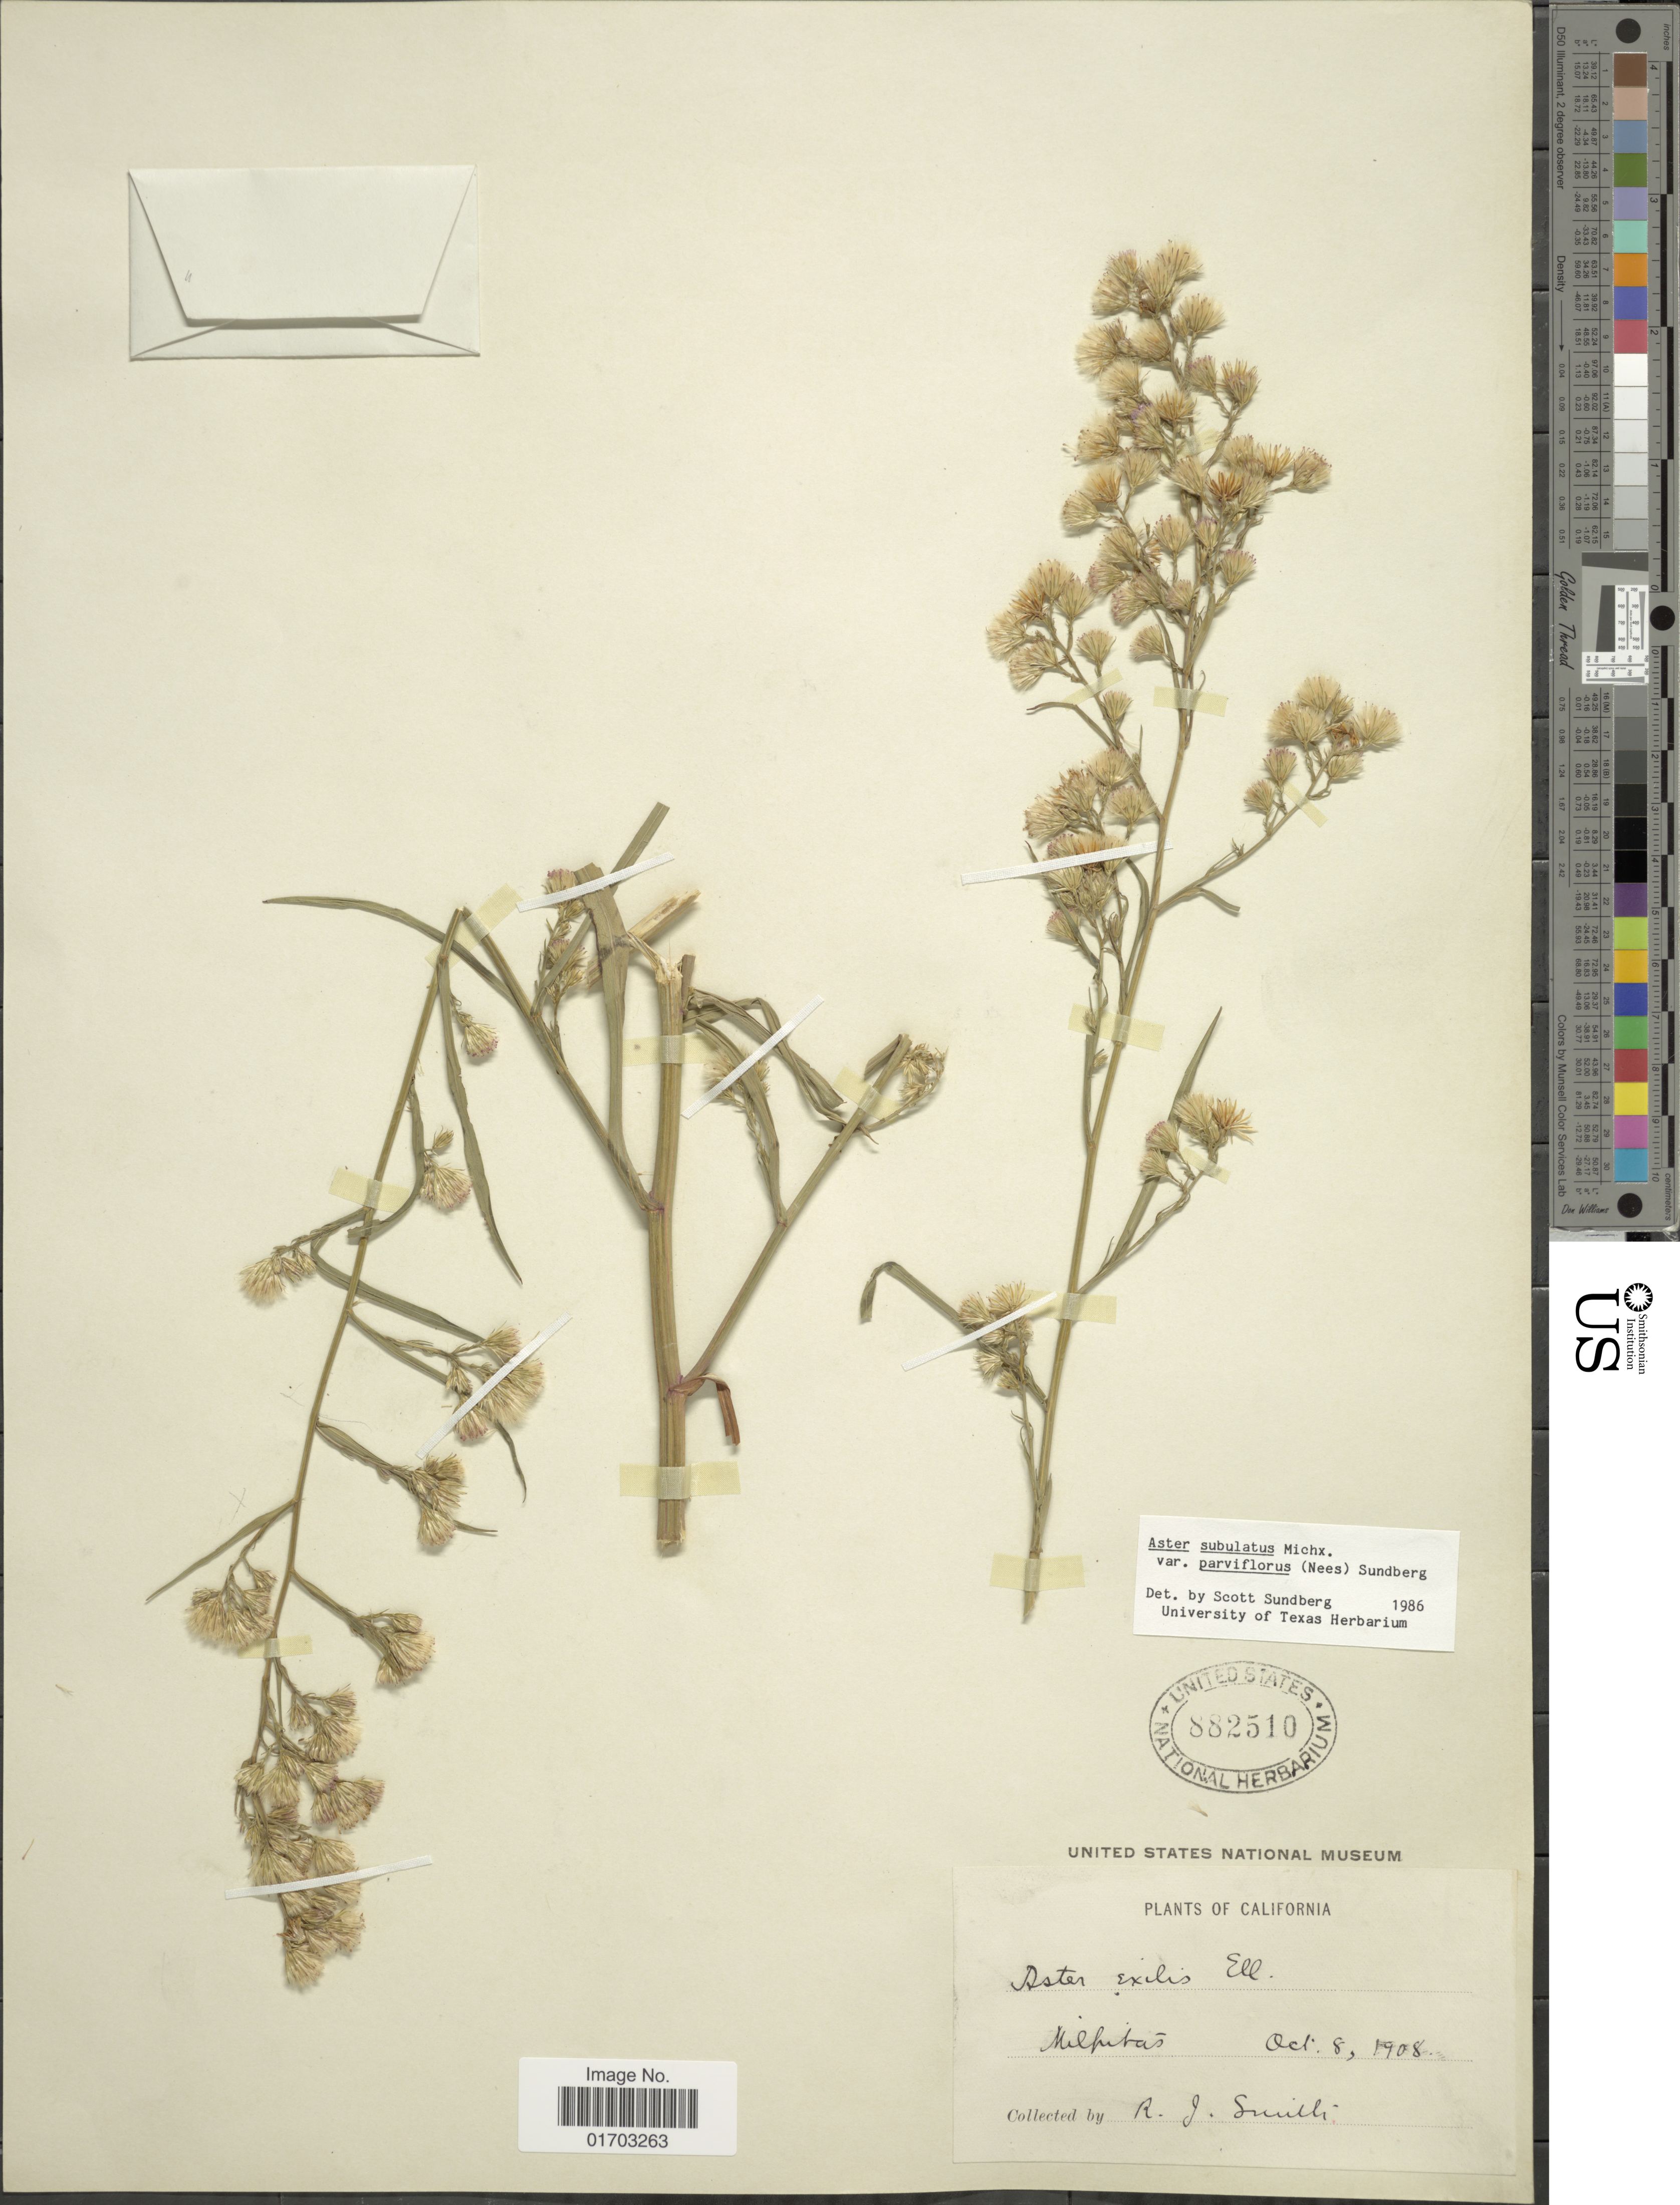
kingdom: Plantae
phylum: Tracheophyta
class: Magnoliopsida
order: Asterales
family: Asteraceae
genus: Symphyotrichum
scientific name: Symphyotrichum subulatum var. parviflorum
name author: (Nees) S.D. Sundb.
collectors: R. J. Smith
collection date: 1908-10-08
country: United States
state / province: California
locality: Milpitas.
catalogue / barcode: US 882510